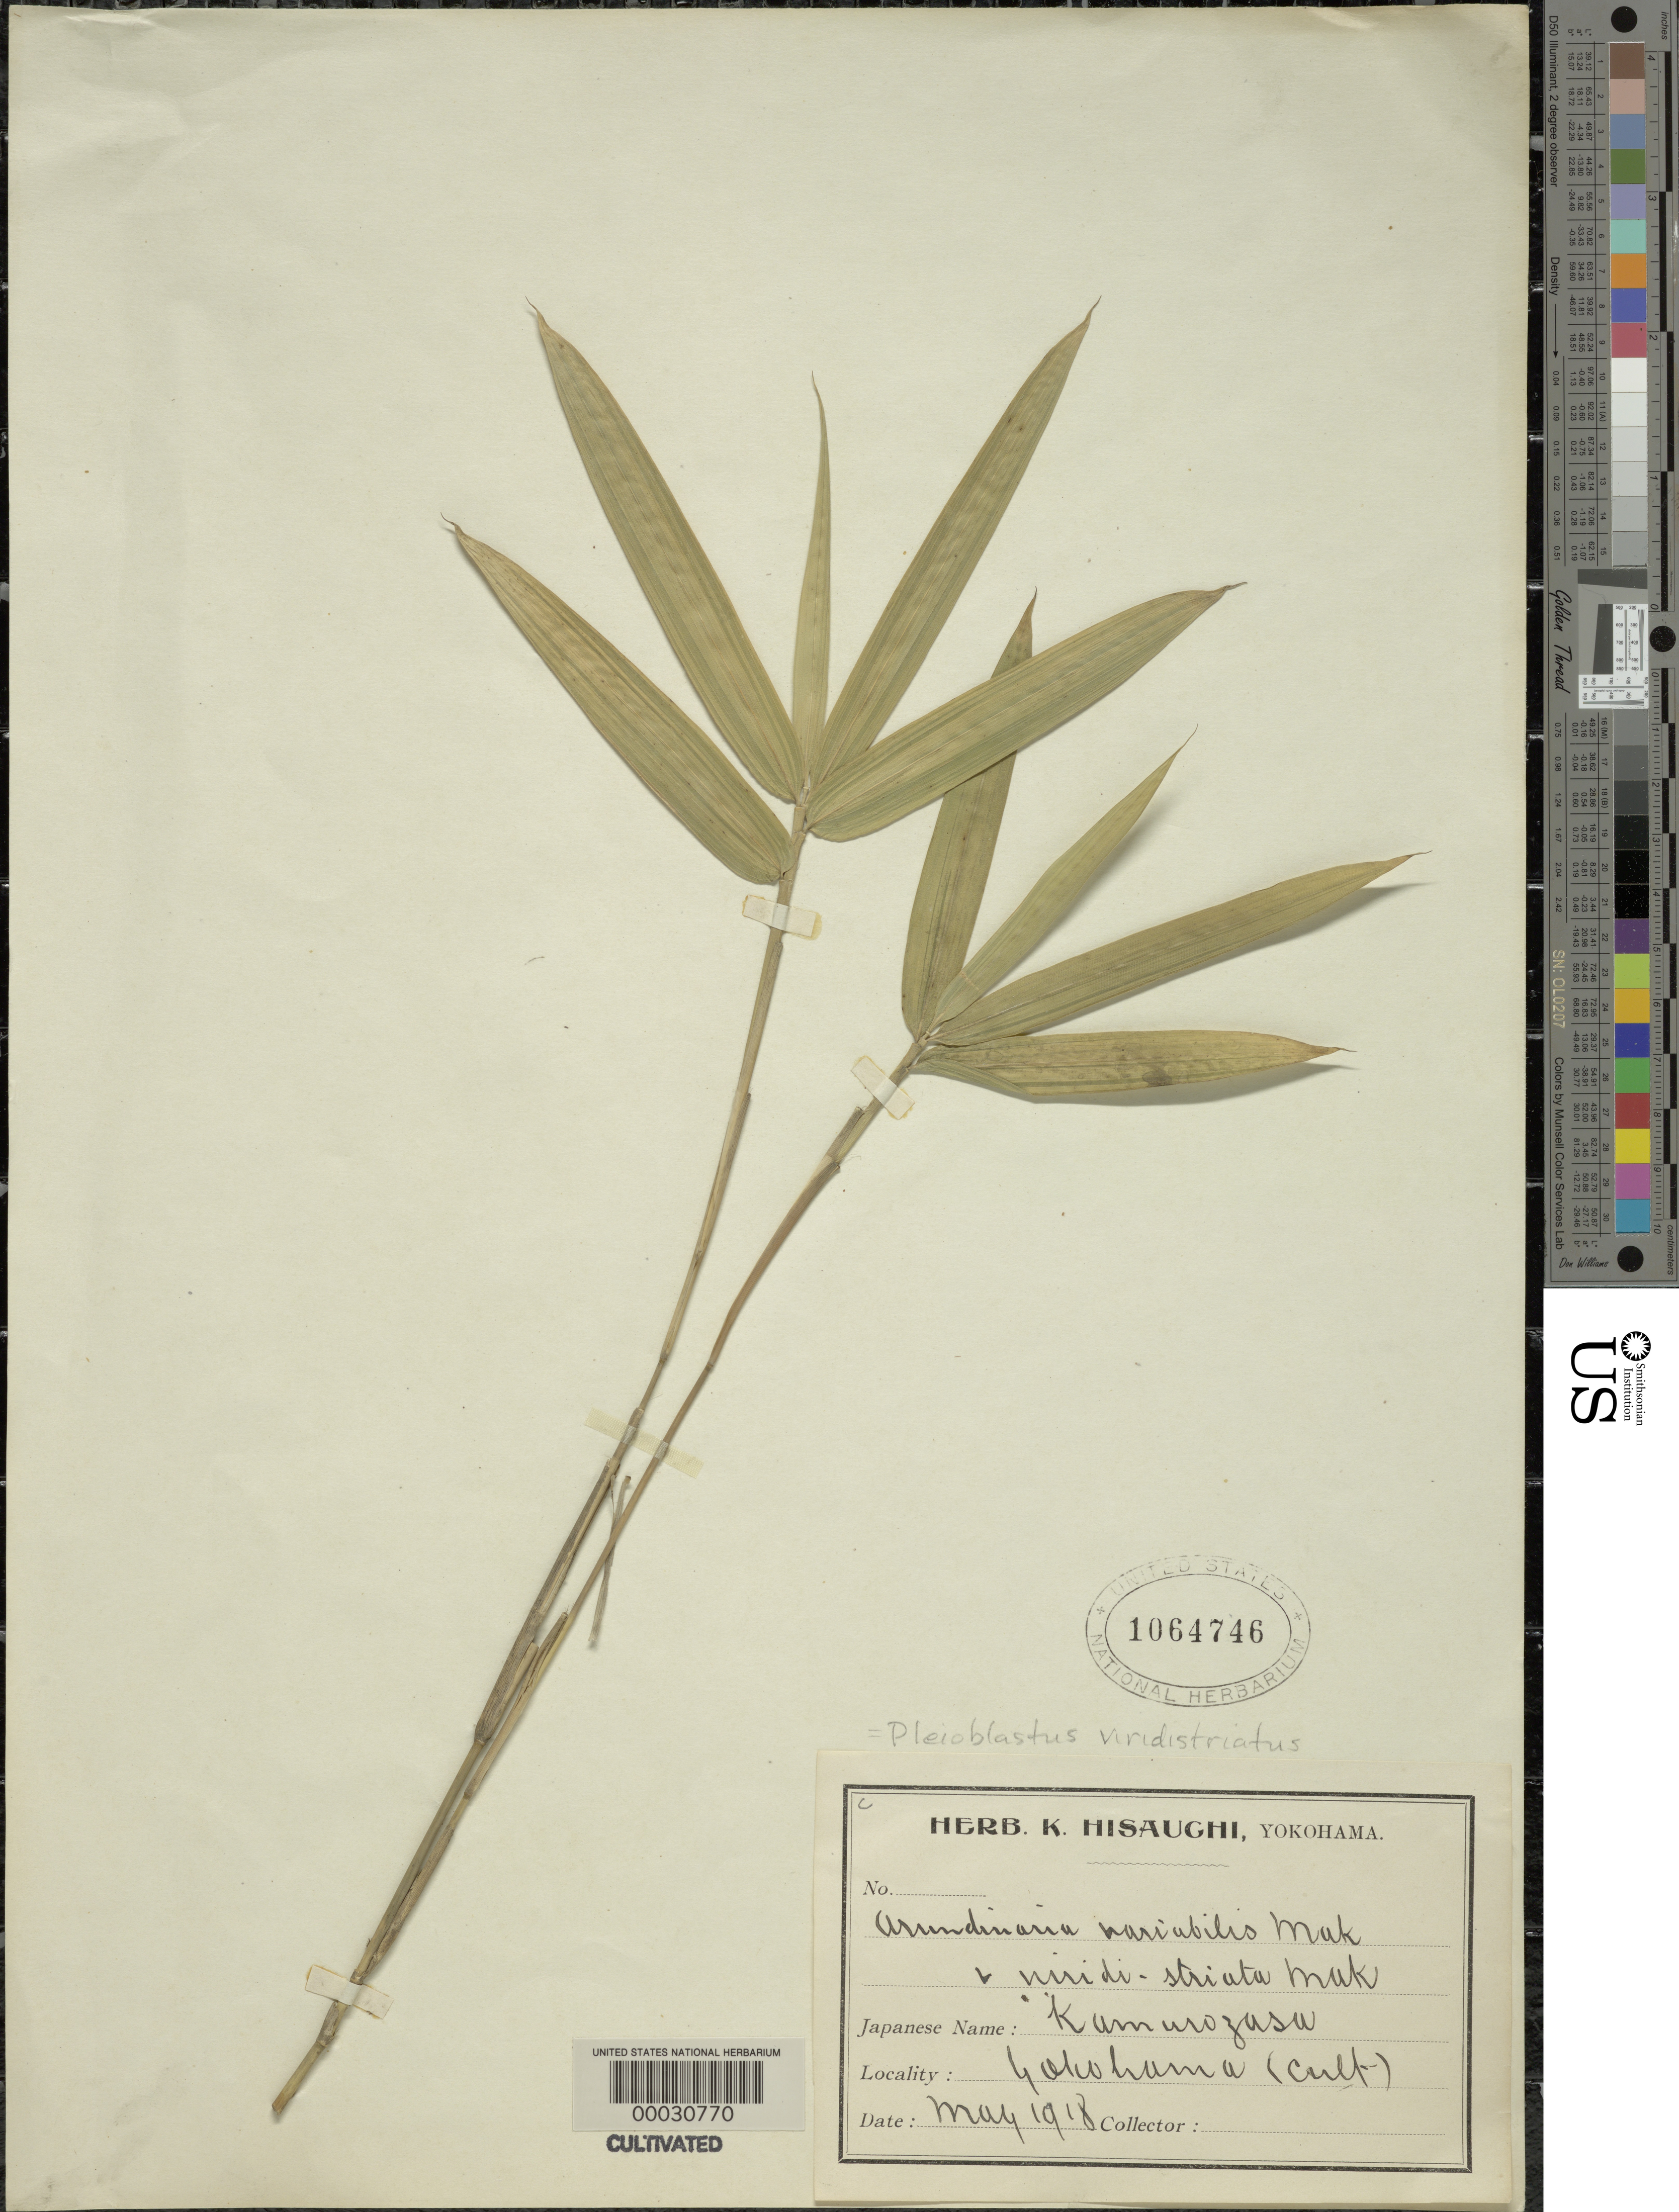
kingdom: Plantae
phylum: Tracheophyta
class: Liliopsida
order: Poales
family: Poaceae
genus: Pleioblastus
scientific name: Pleioblastus viridistriatus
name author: (Regel) Makino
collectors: ex herb. Hisaughi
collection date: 1918-05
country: Japan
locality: Yokohama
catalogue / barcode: US 1064746